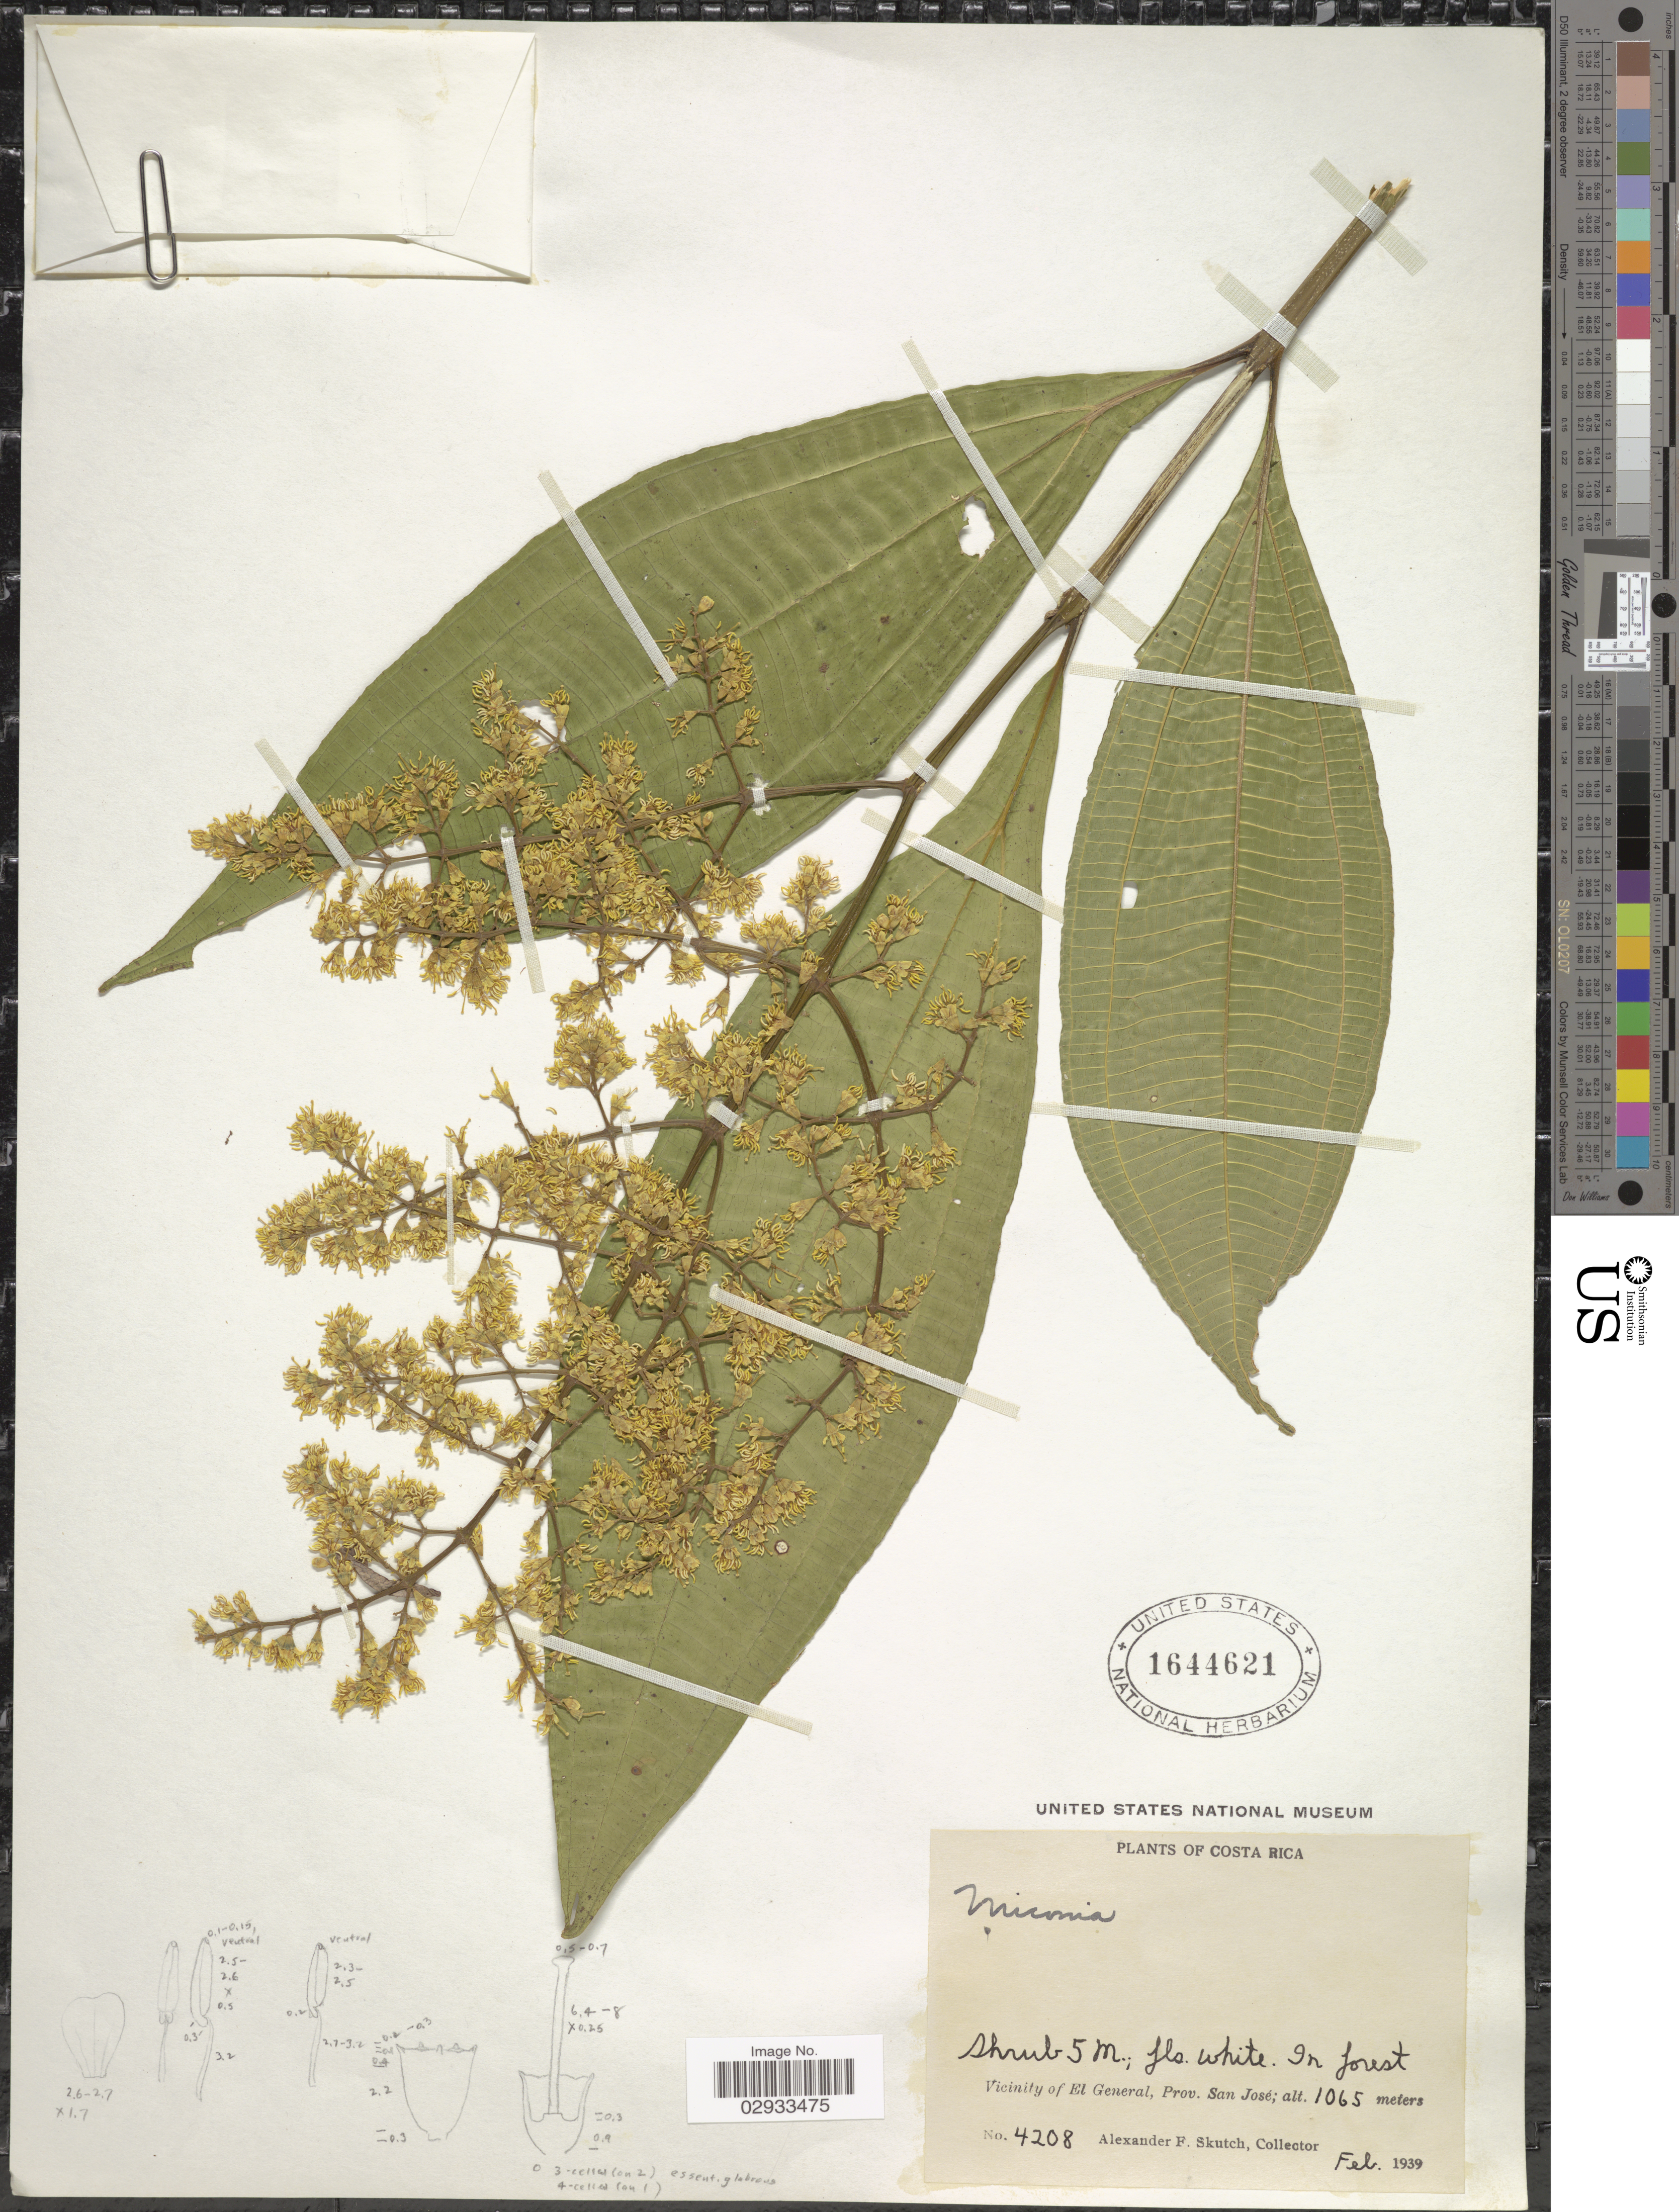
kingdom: Plantae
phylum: Tracheophyta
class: Magnoliopsida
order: Myrtales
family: Melastomataceae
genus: Miconia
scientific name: Miconia smaragdina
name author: Naudin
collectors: A. F. Skutch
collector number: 4208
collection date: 1939-02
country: Costa Rica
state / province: San José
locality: Vicinity of El General.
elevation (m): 1065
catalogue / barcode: US 1644621